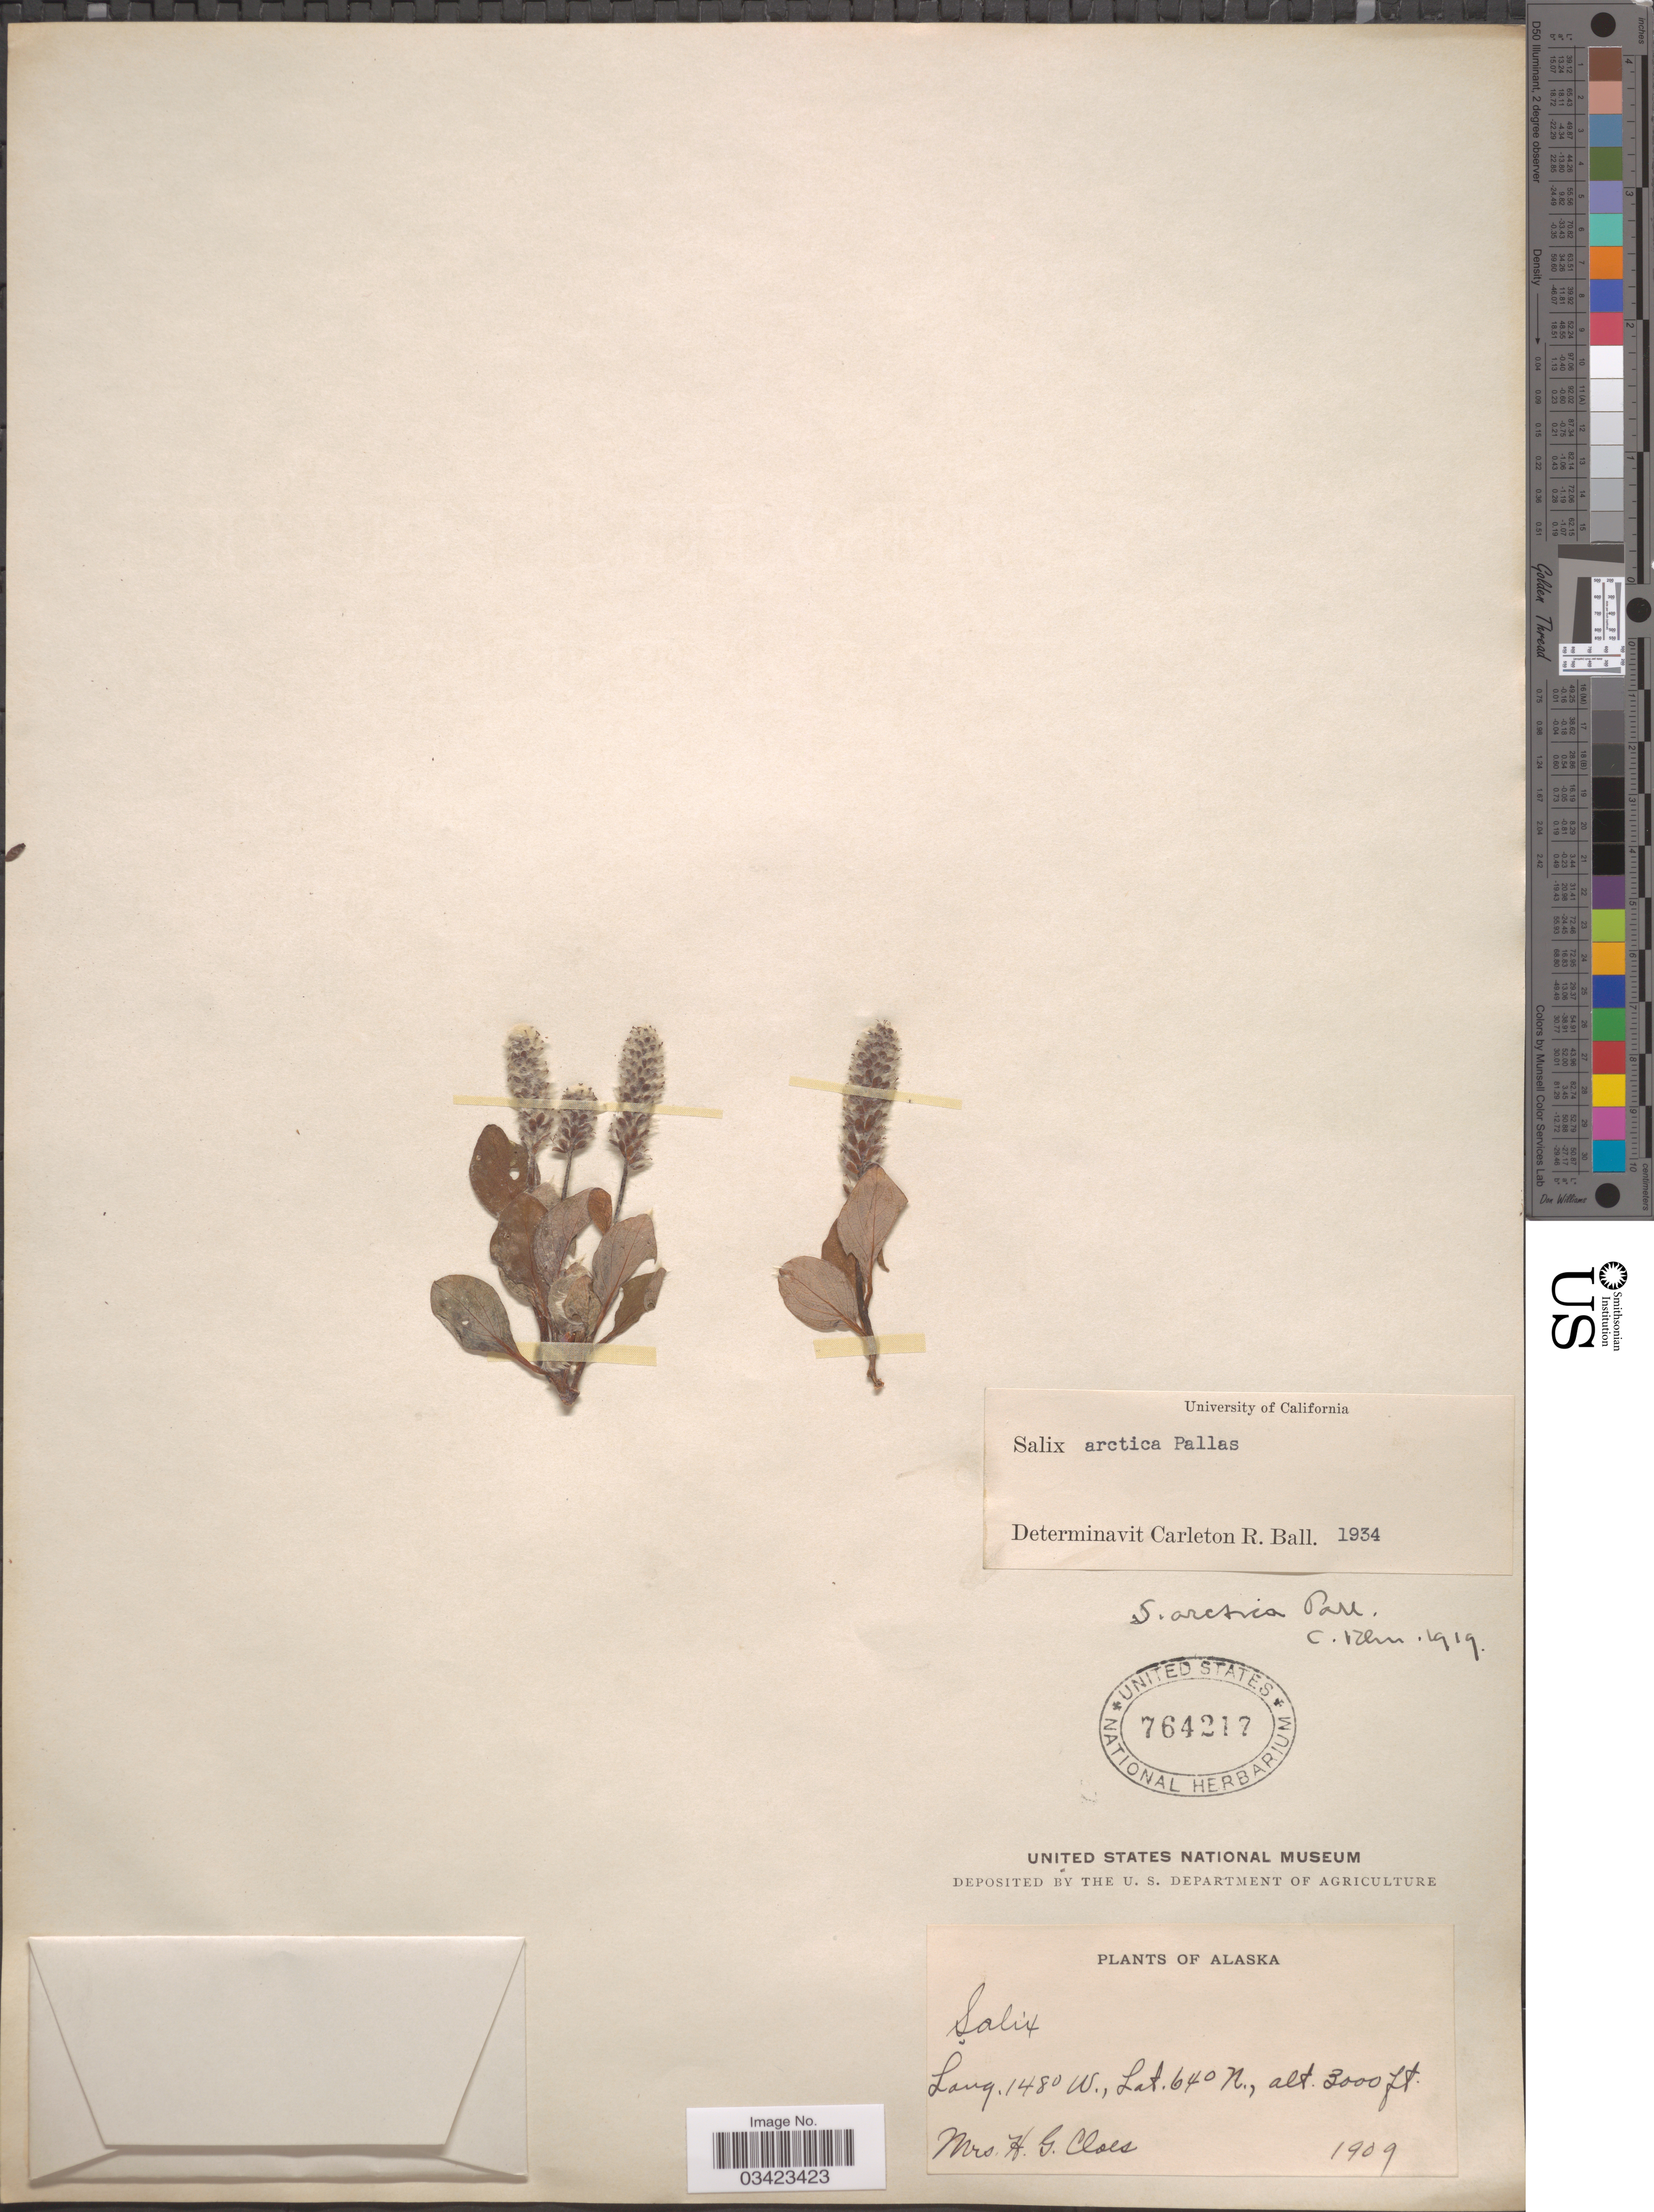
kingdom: Plantae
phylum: Tracheophyta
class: Magnoliopsida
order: Malpighiales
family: Salicaceae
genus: Salix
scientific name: Salix arctica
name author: Pall.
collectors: H. Cloes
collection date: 1909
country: United States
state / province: Alaska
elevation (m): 914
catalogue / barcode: US 764217